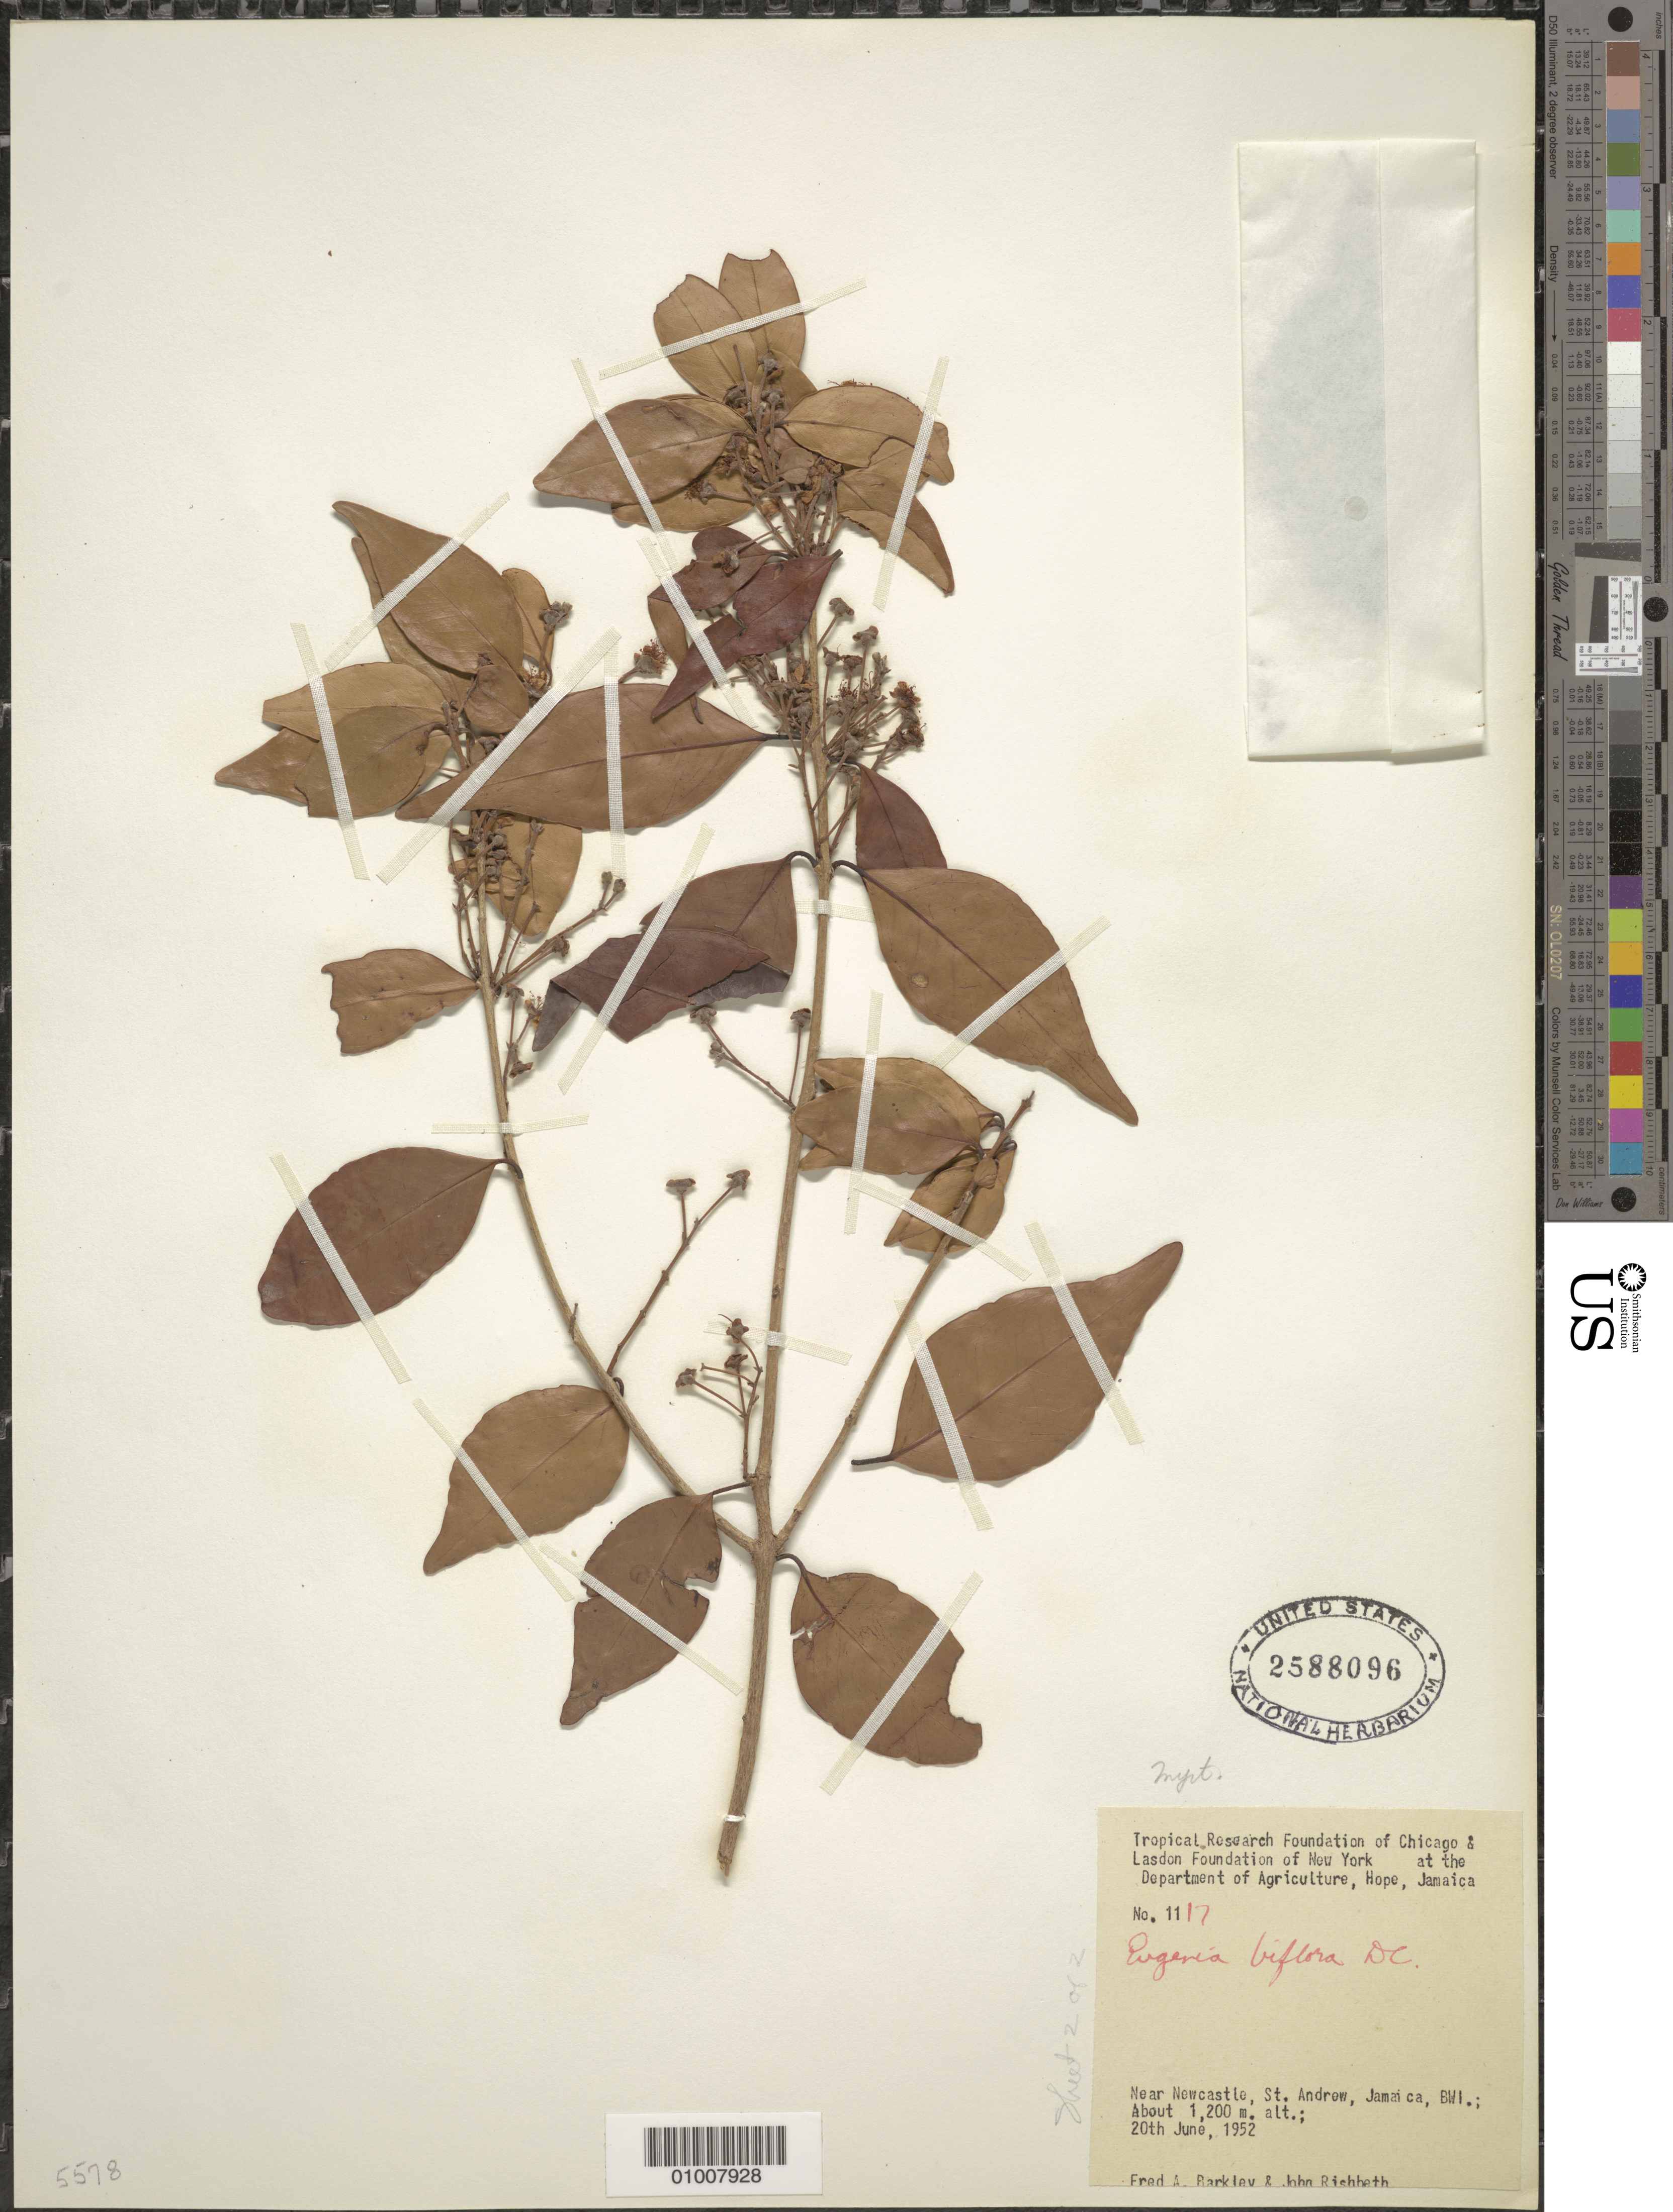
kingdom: Plantae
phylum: Tracheophyta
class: Magnoliopsida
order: Myrtales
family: Myrtaceae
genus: Eugenia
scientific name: Eugenia biflora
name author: (L.) DC.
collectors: F. A. Barkley & J. Rishbeth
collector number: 1117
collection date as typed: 20 Jun 1952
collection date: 1952-06-20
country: Jamaica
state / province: Saint Andrew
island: Jamaica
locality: Near Newcastle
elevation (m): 1200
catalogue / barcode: US 2588096